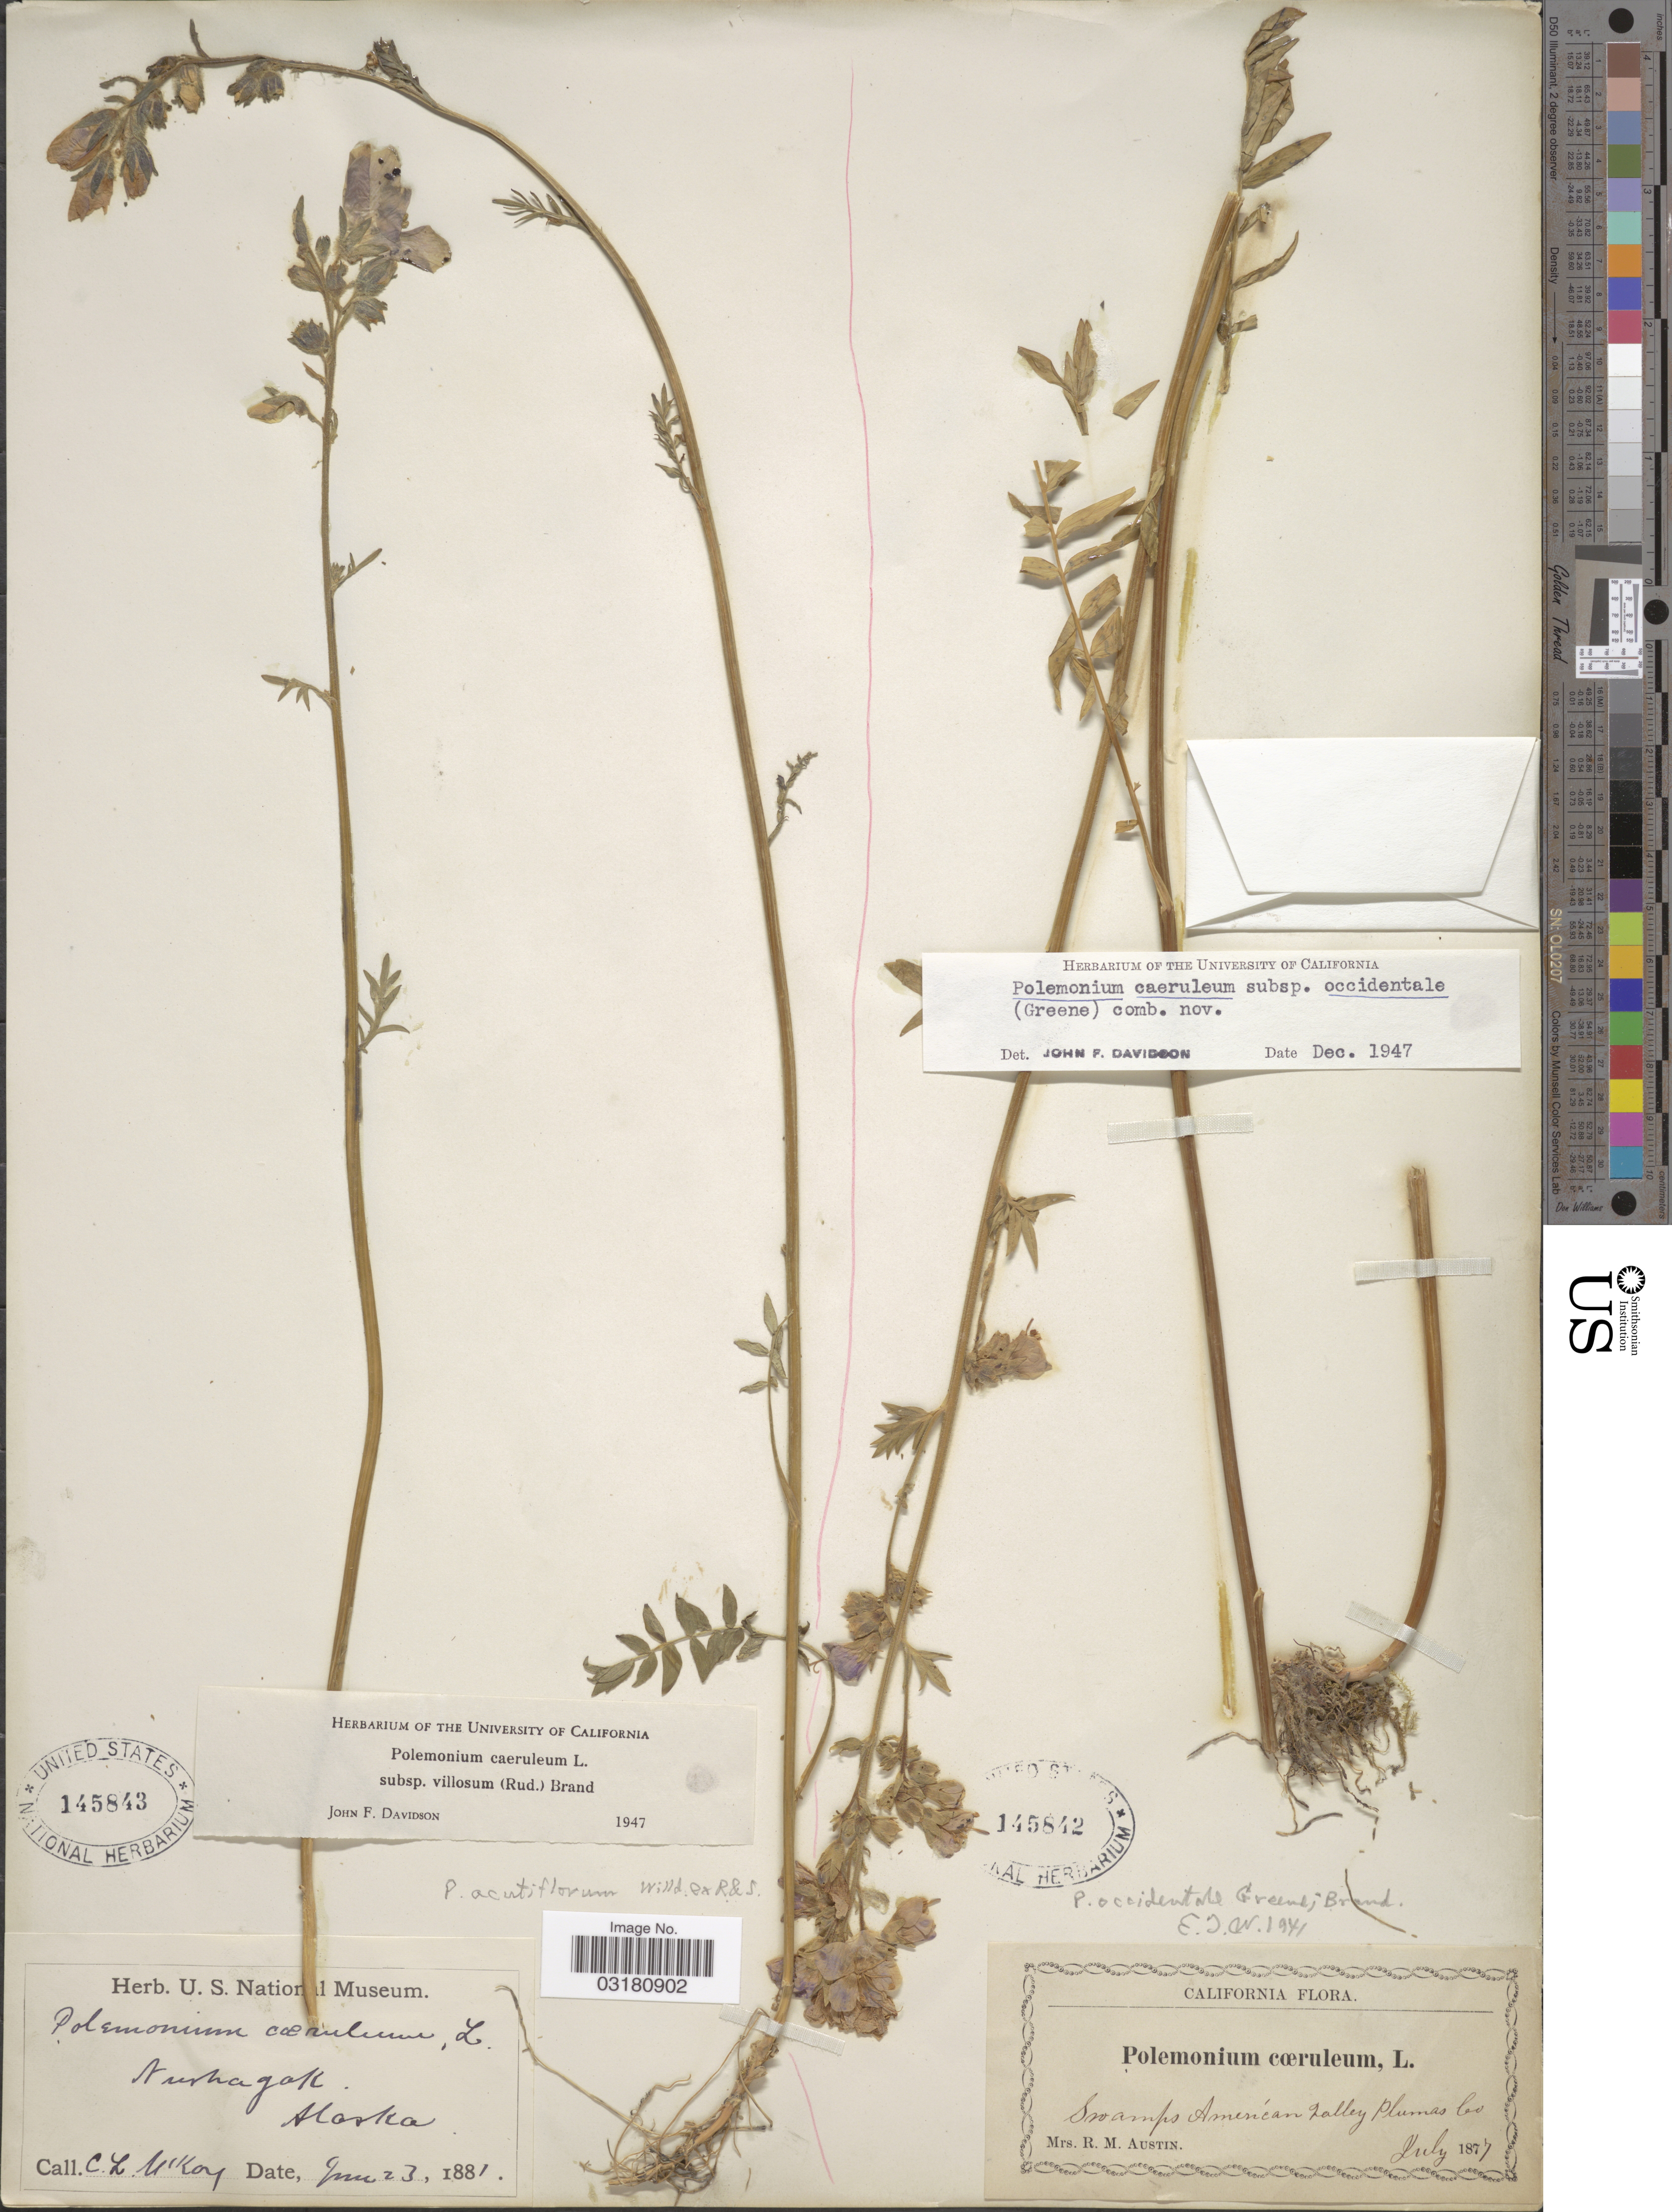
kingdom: Plantae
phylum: Tracheophyta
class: Magnoliopsida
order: Ericales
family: Polemoniaceae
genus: Polemonium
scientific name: Polemonium caeruleum subsp. occidentale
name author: (Greene) J.F. Davidson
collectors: R. Austin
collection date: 1877-07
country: United States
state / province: California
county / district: Plumas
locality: Swamps American Valley Plumas Co.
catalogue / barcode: US 145842